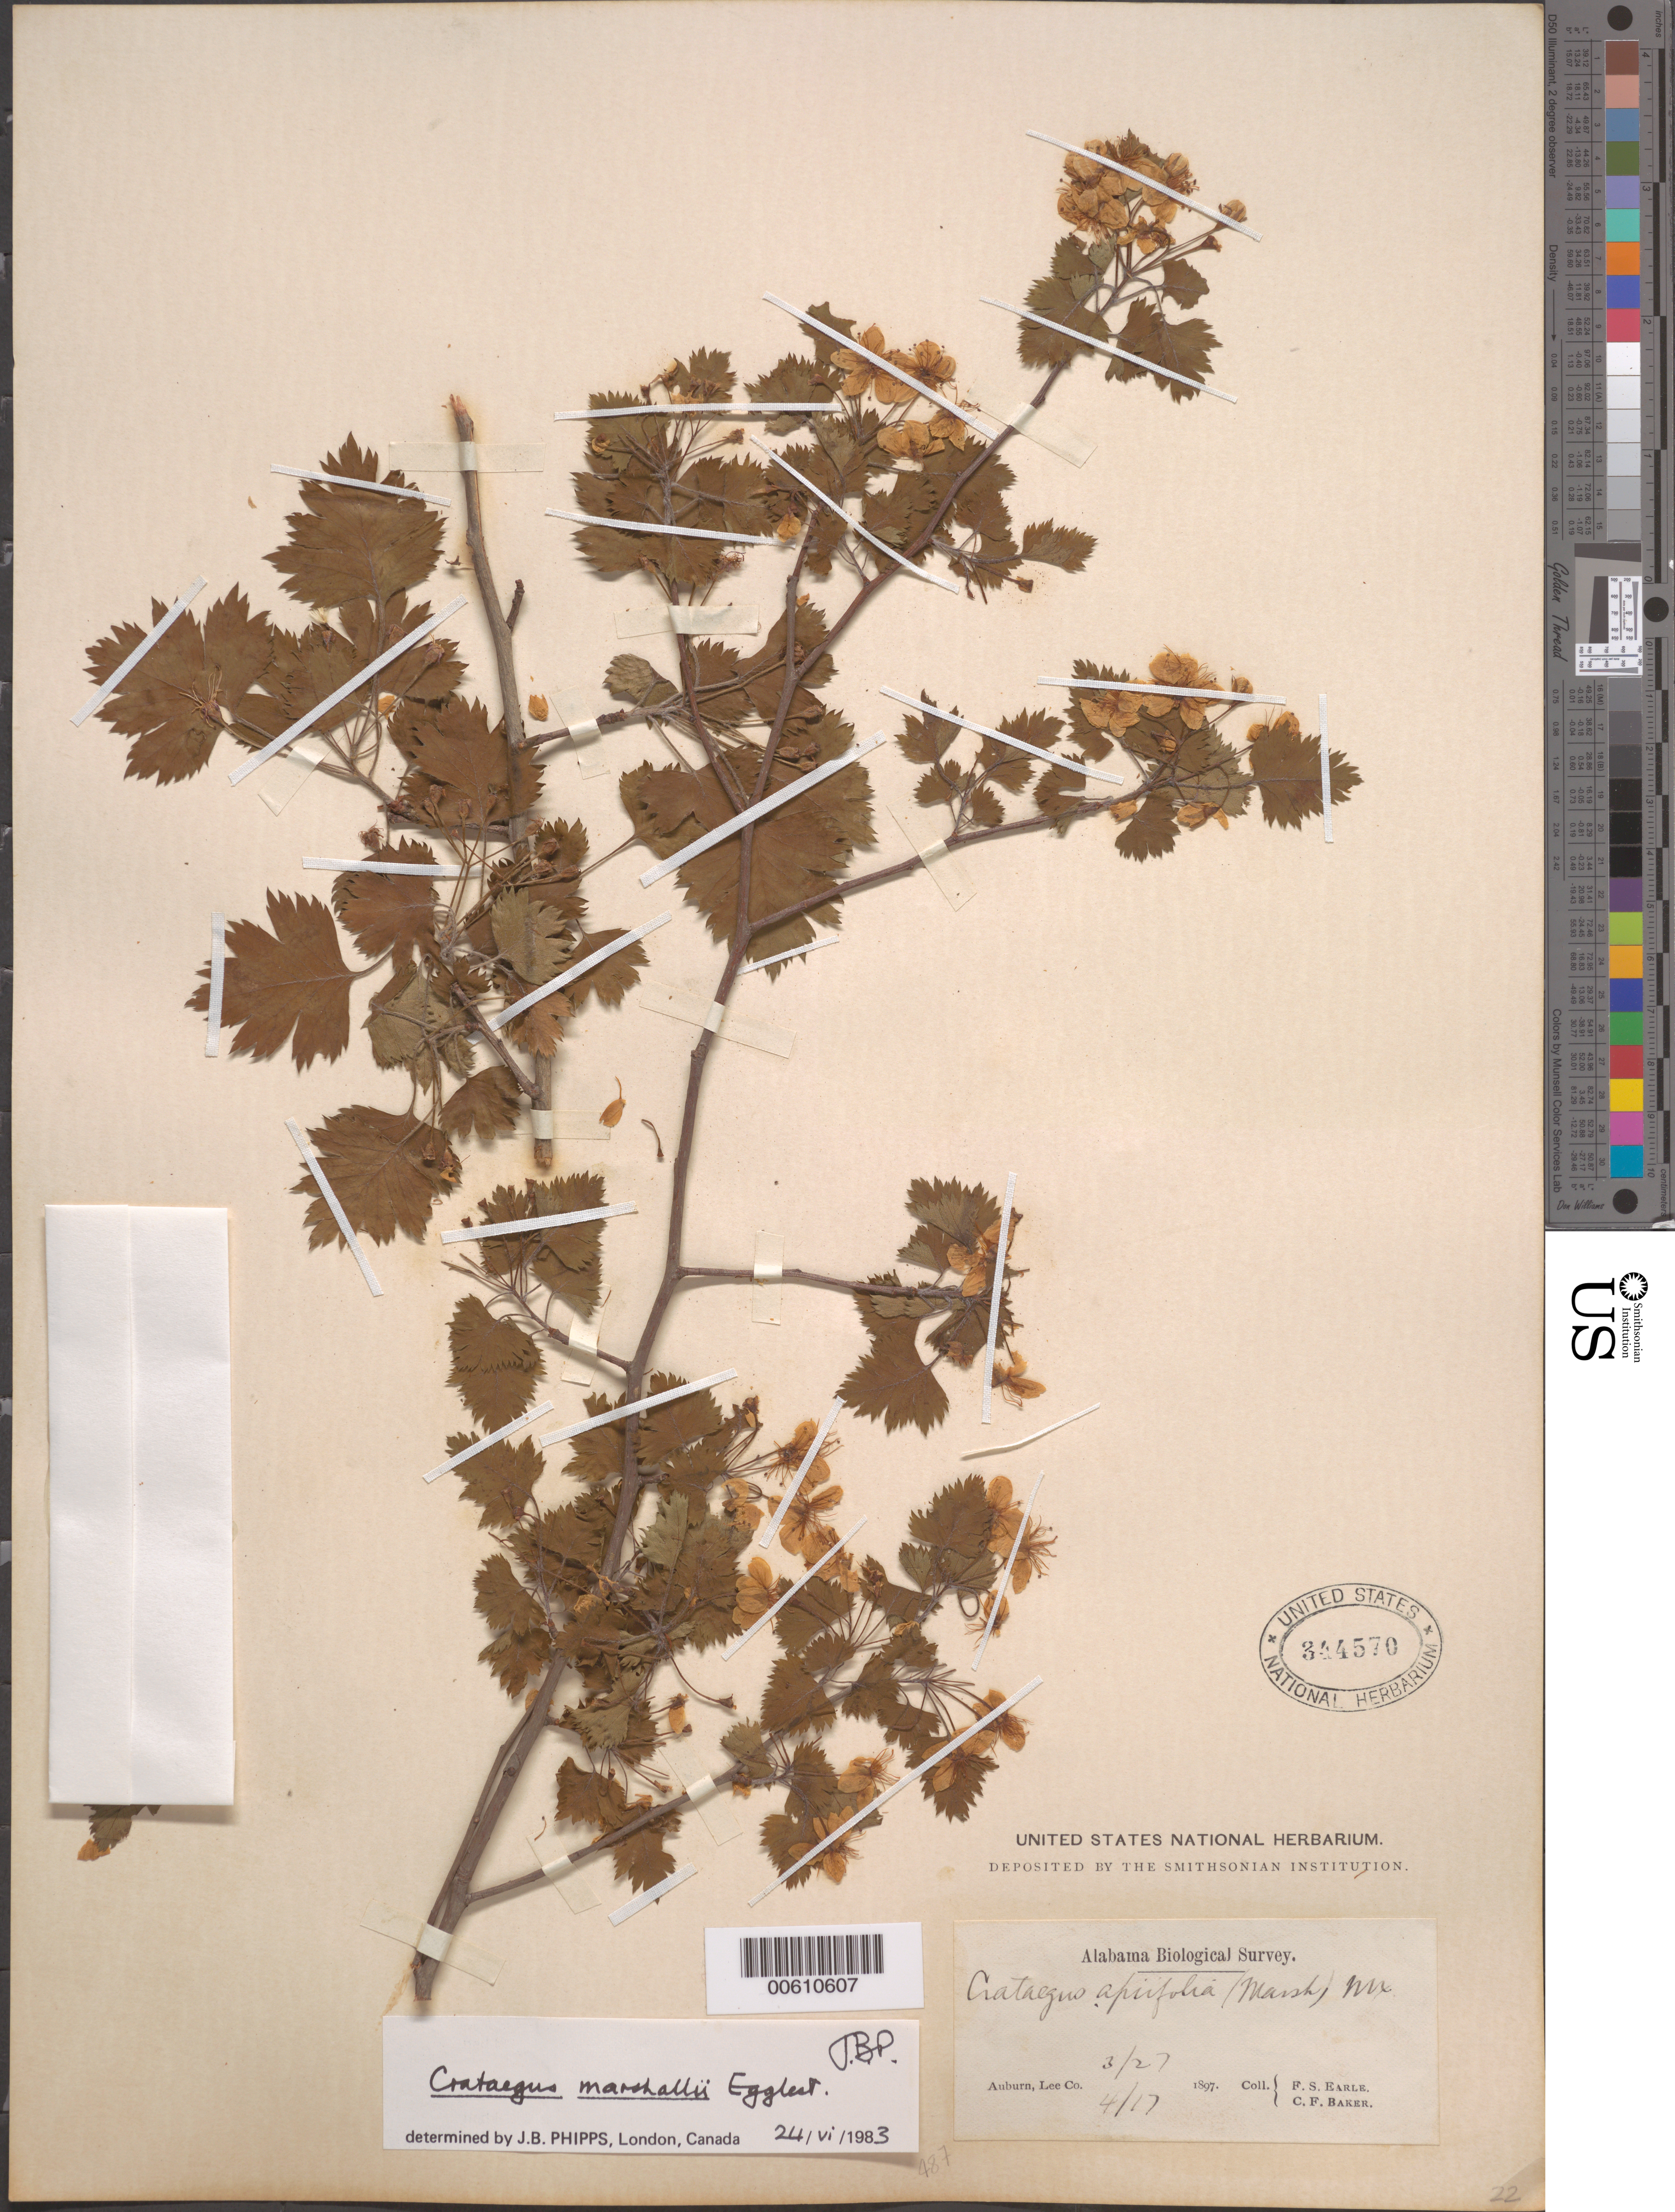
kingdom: Plantae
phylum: Tracheophyta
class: Magnoliopsida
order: Rosales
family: Rosaceae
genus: Crataegus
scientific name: Crataegus marshallii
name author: Eggl.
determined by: Phipps, James B., (UWO), University of Western Ontario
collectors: F. S. Earle & C. F. Baker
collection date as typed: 27 Mar 1897 and 17 Apr 1897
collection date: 1897-03-27,1897-04-17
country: United States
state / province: Alabama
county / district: Lee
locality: Ashburn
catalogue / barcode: US 344570